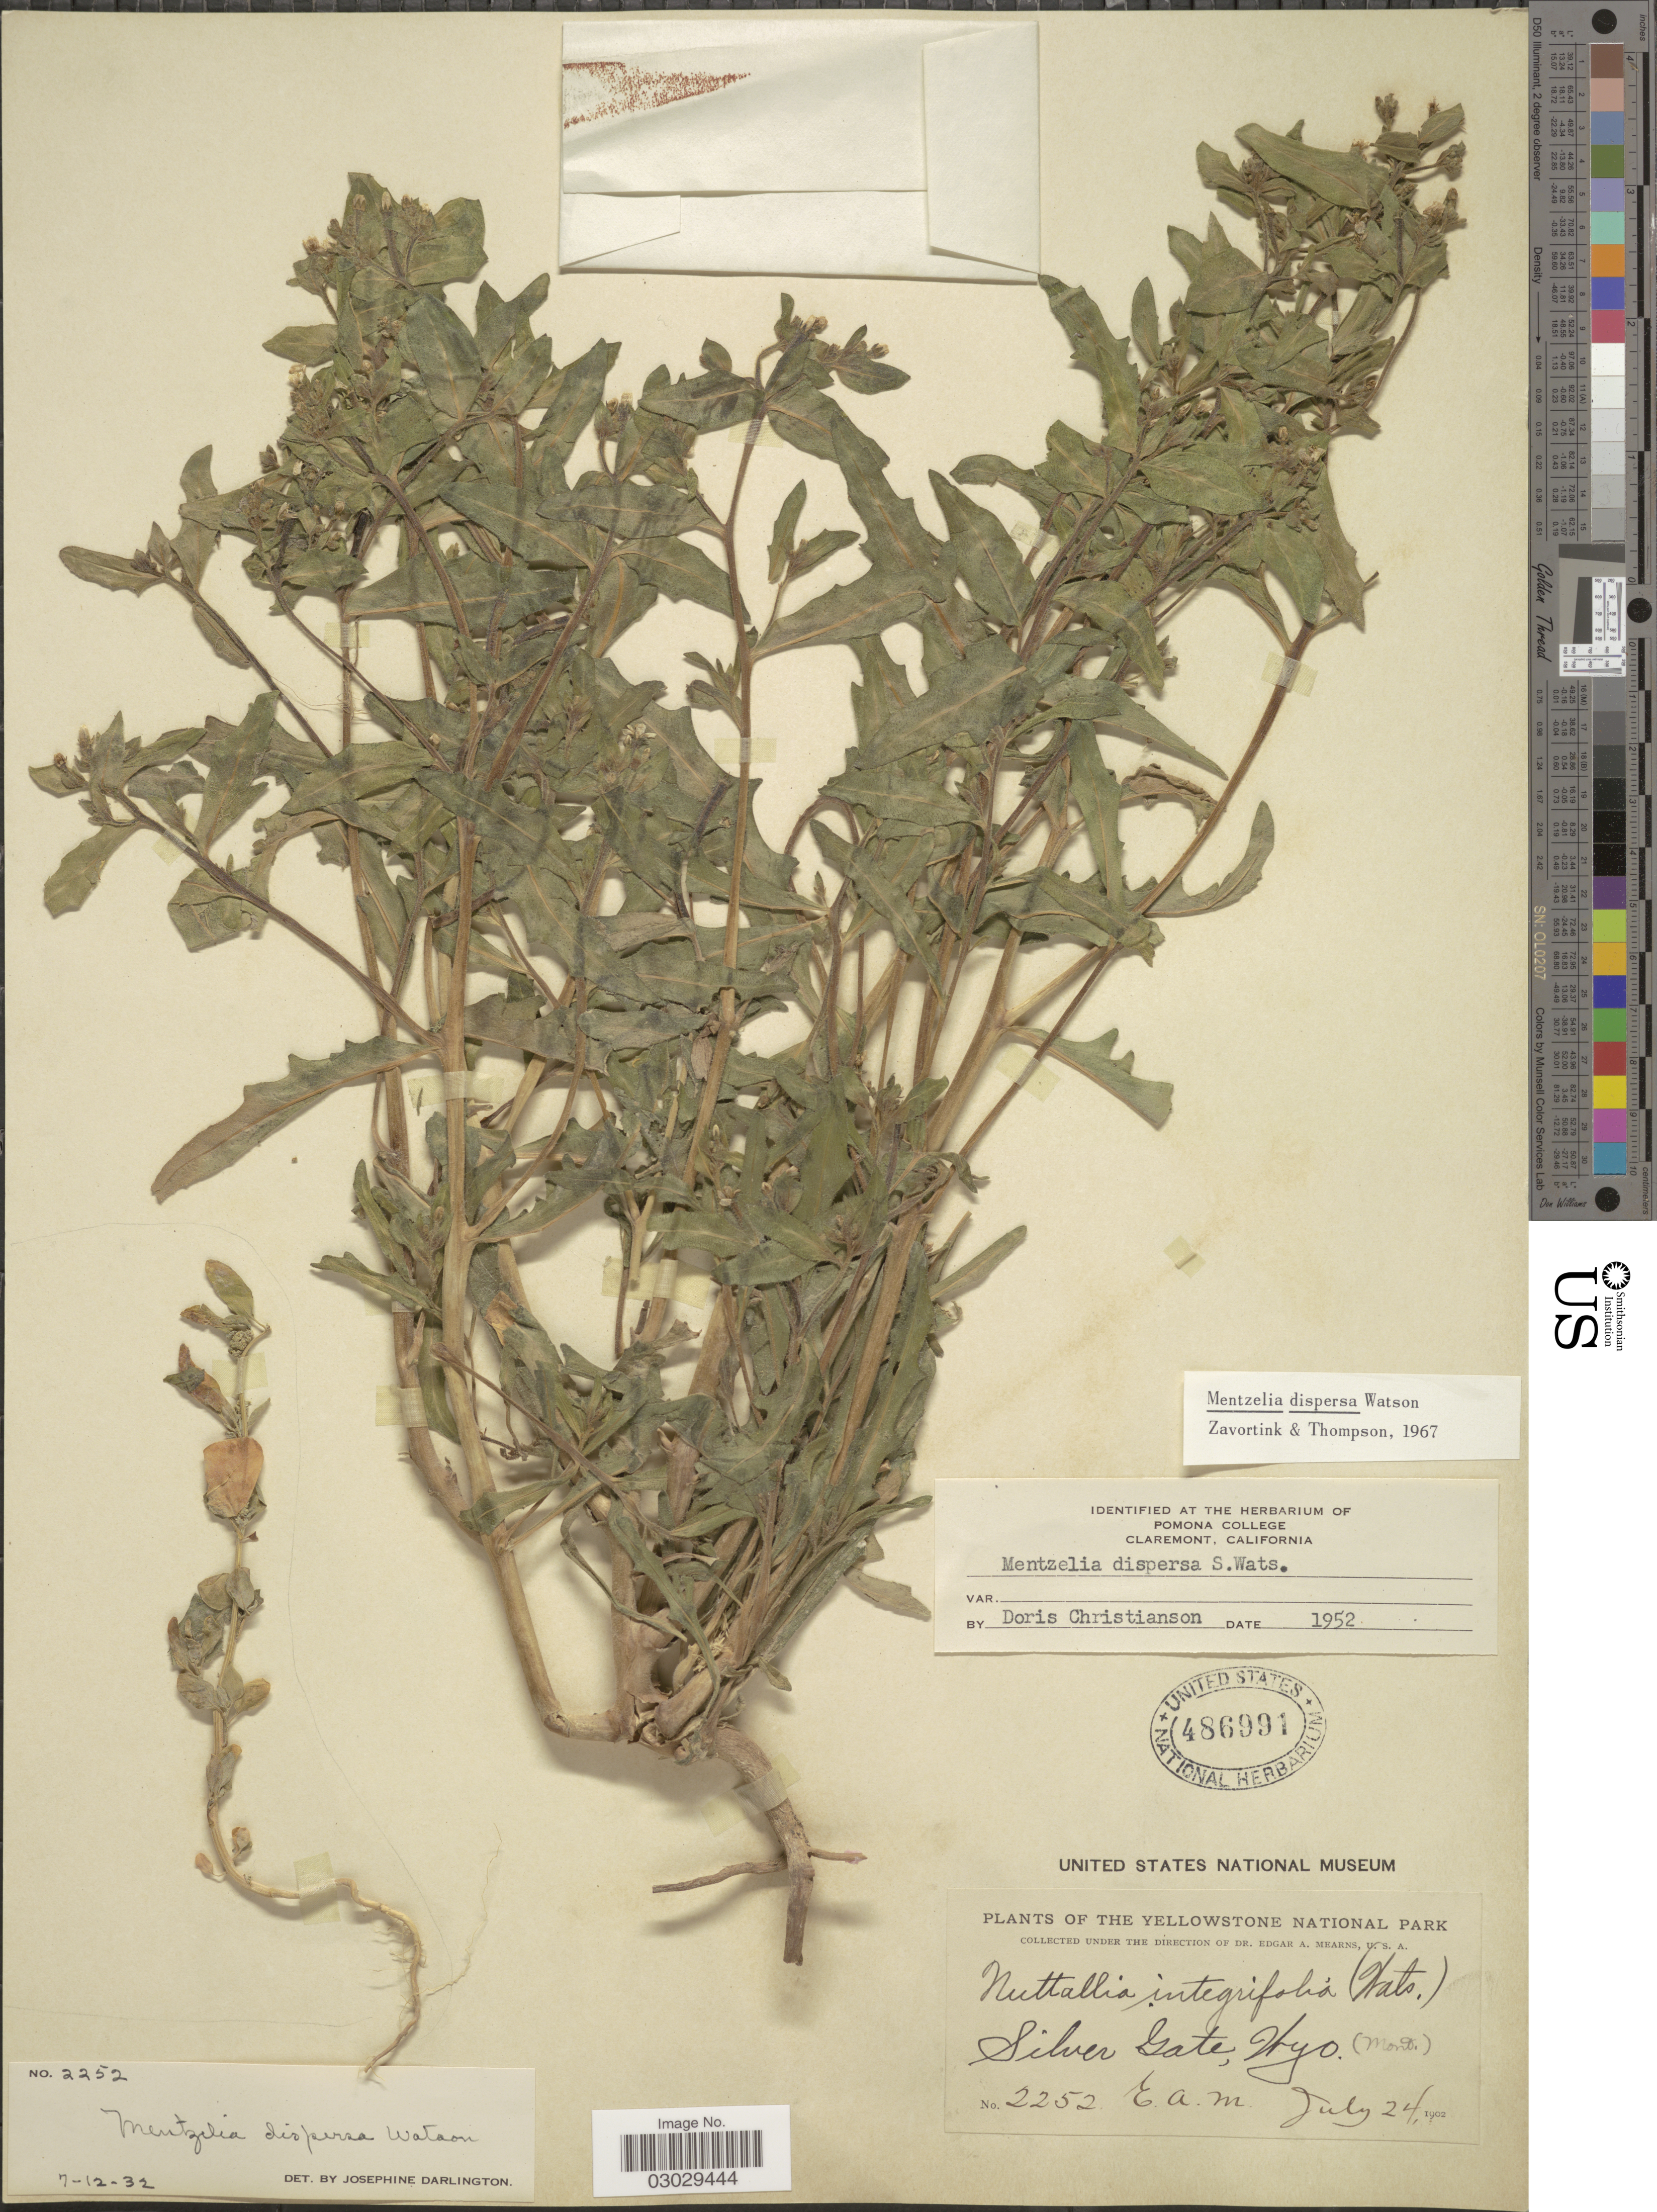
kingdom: Plantae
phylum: Tracheophyta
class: Magnoliopsida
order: Cornales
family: Loasaceae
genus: Mentzelia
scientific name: Mentzelia dispersa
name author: S. Watson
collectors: E. A. Mearns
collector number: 2252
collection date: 1902-07-24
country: United States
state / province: Wyoming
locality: The Yellowstone National Park. Silver Gate. Wyo. (Mont.).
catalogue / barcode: US 486991